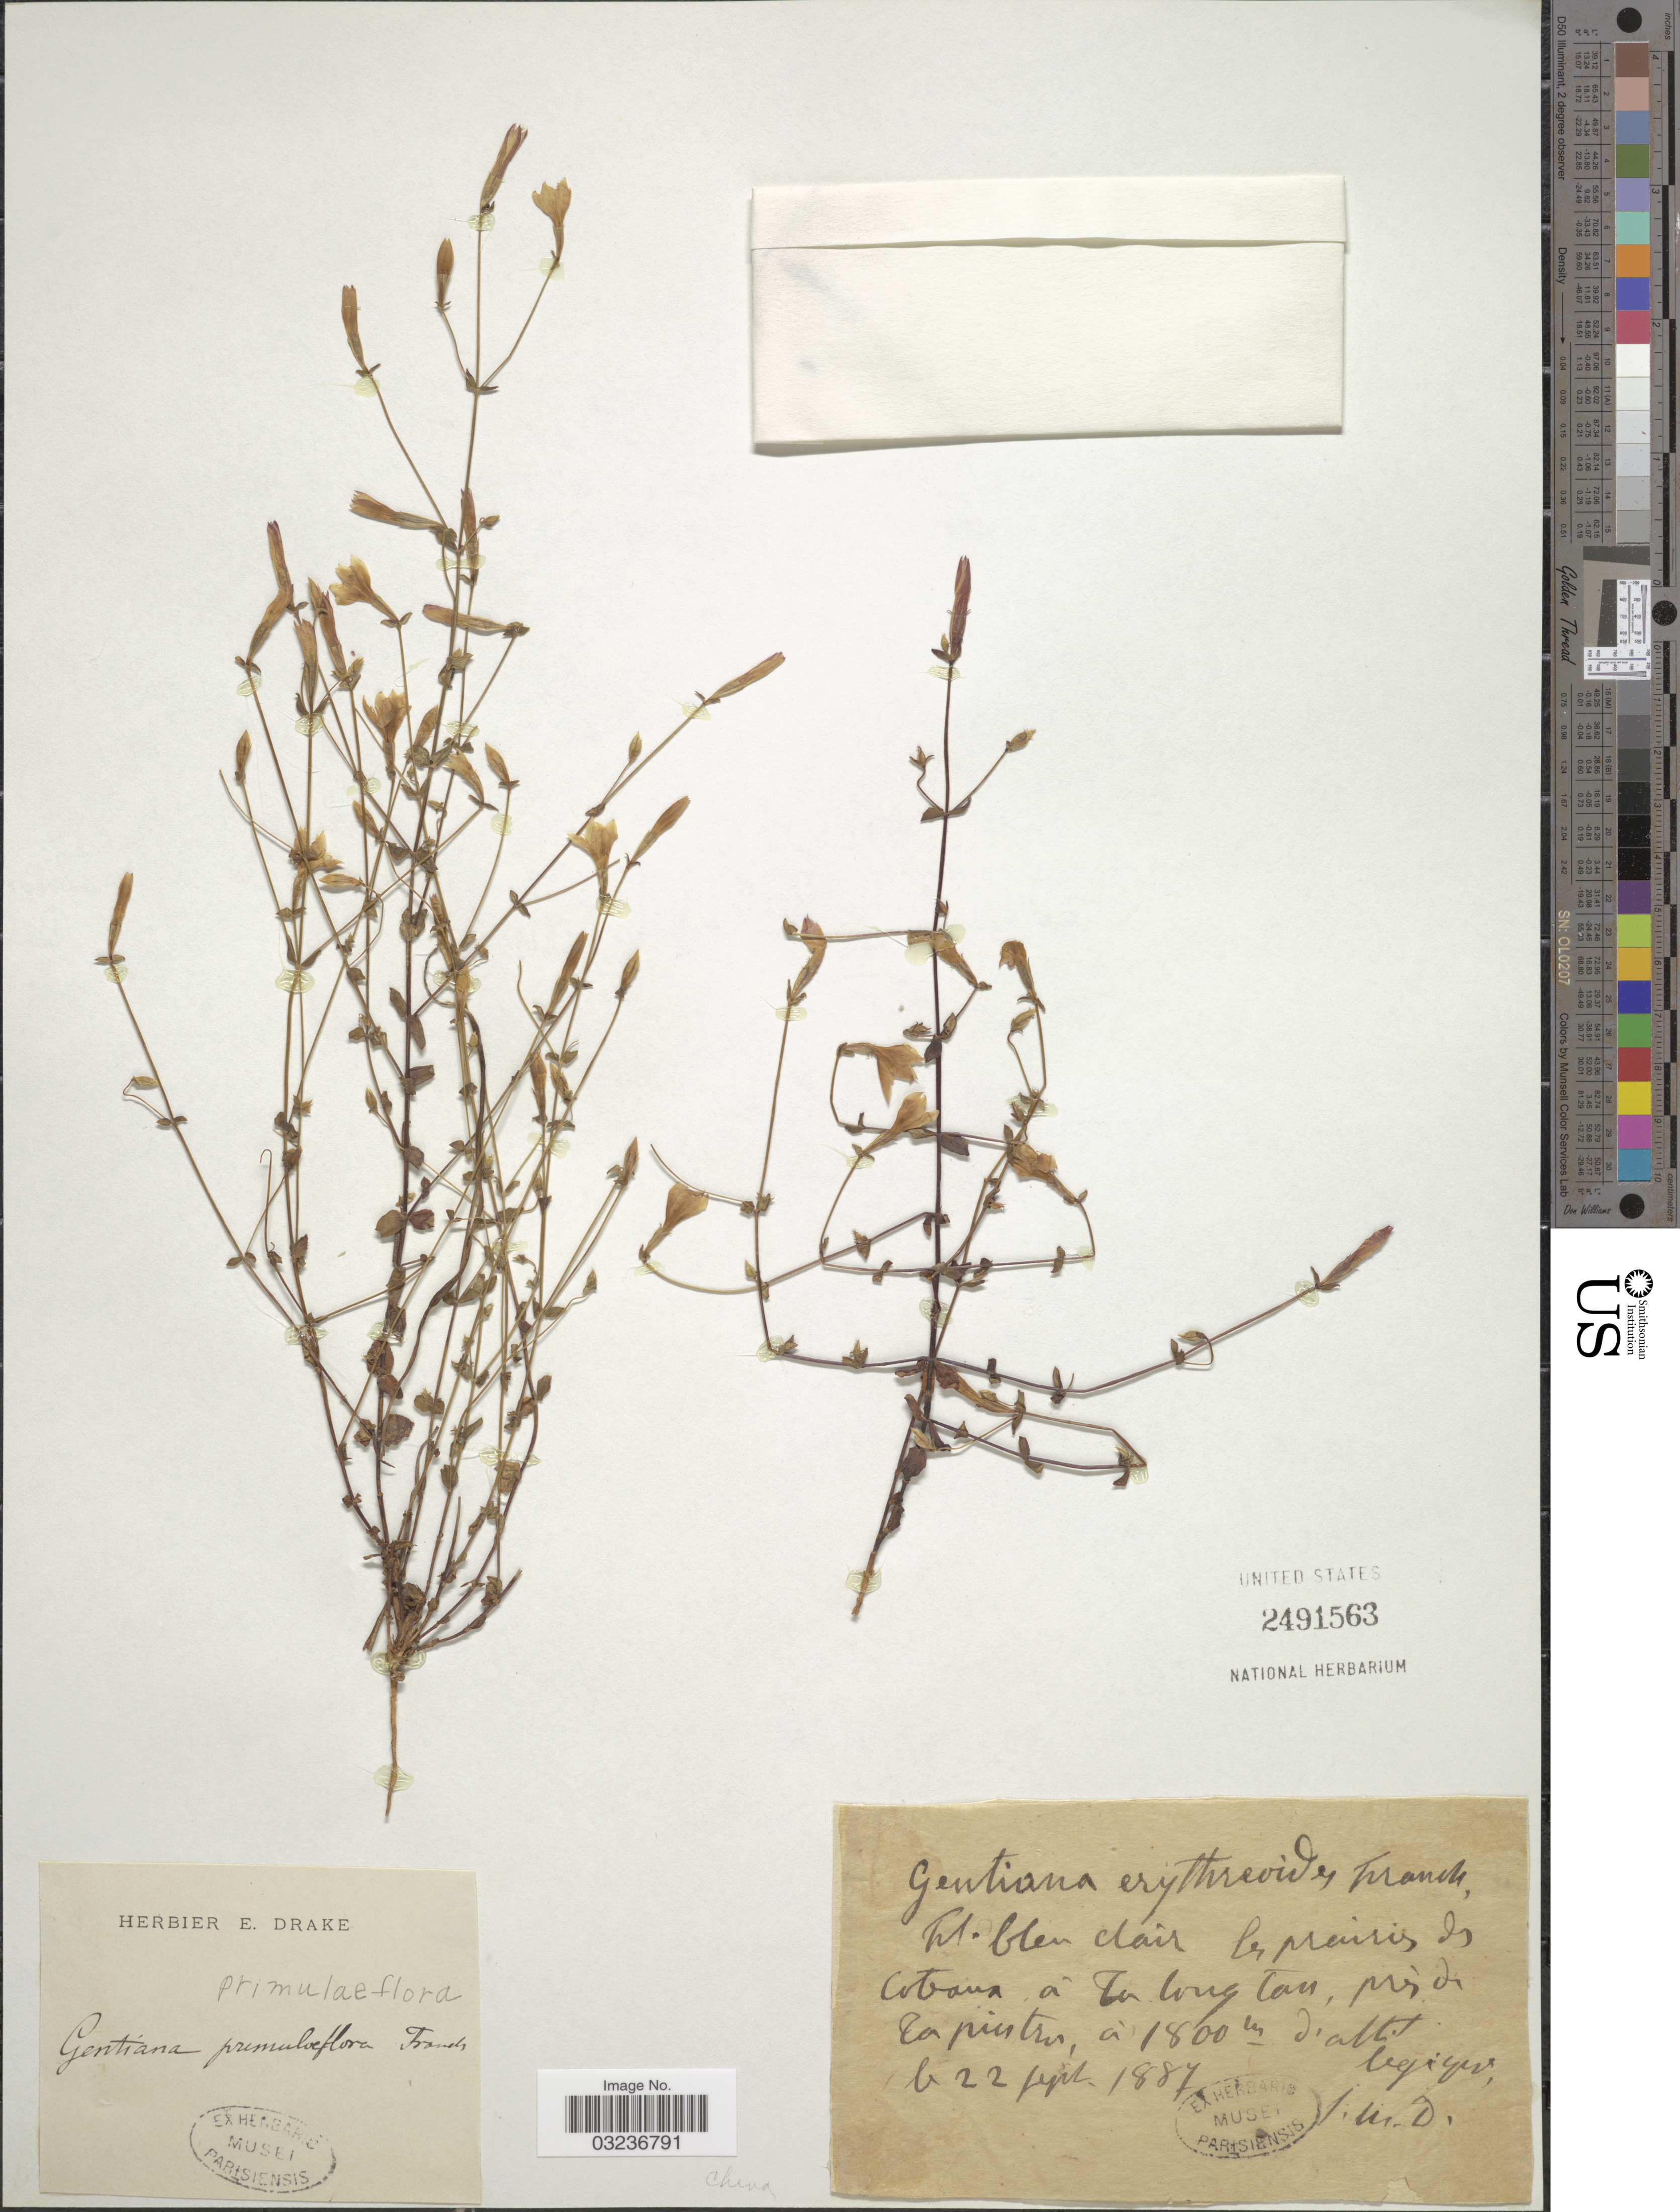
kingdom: Plantae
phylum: Tracheophyta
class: Magnoliopsida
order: Gentianales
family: Gentianaceae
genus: Gentiana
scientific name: Gentiana primuliflora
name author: Franch.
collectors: J. M. D.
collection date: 1887-09-22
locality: Cobana [interpreted] a Ta long tan, pres de Tapintres [interpreted].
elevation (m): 1800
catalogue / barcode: US 2491563